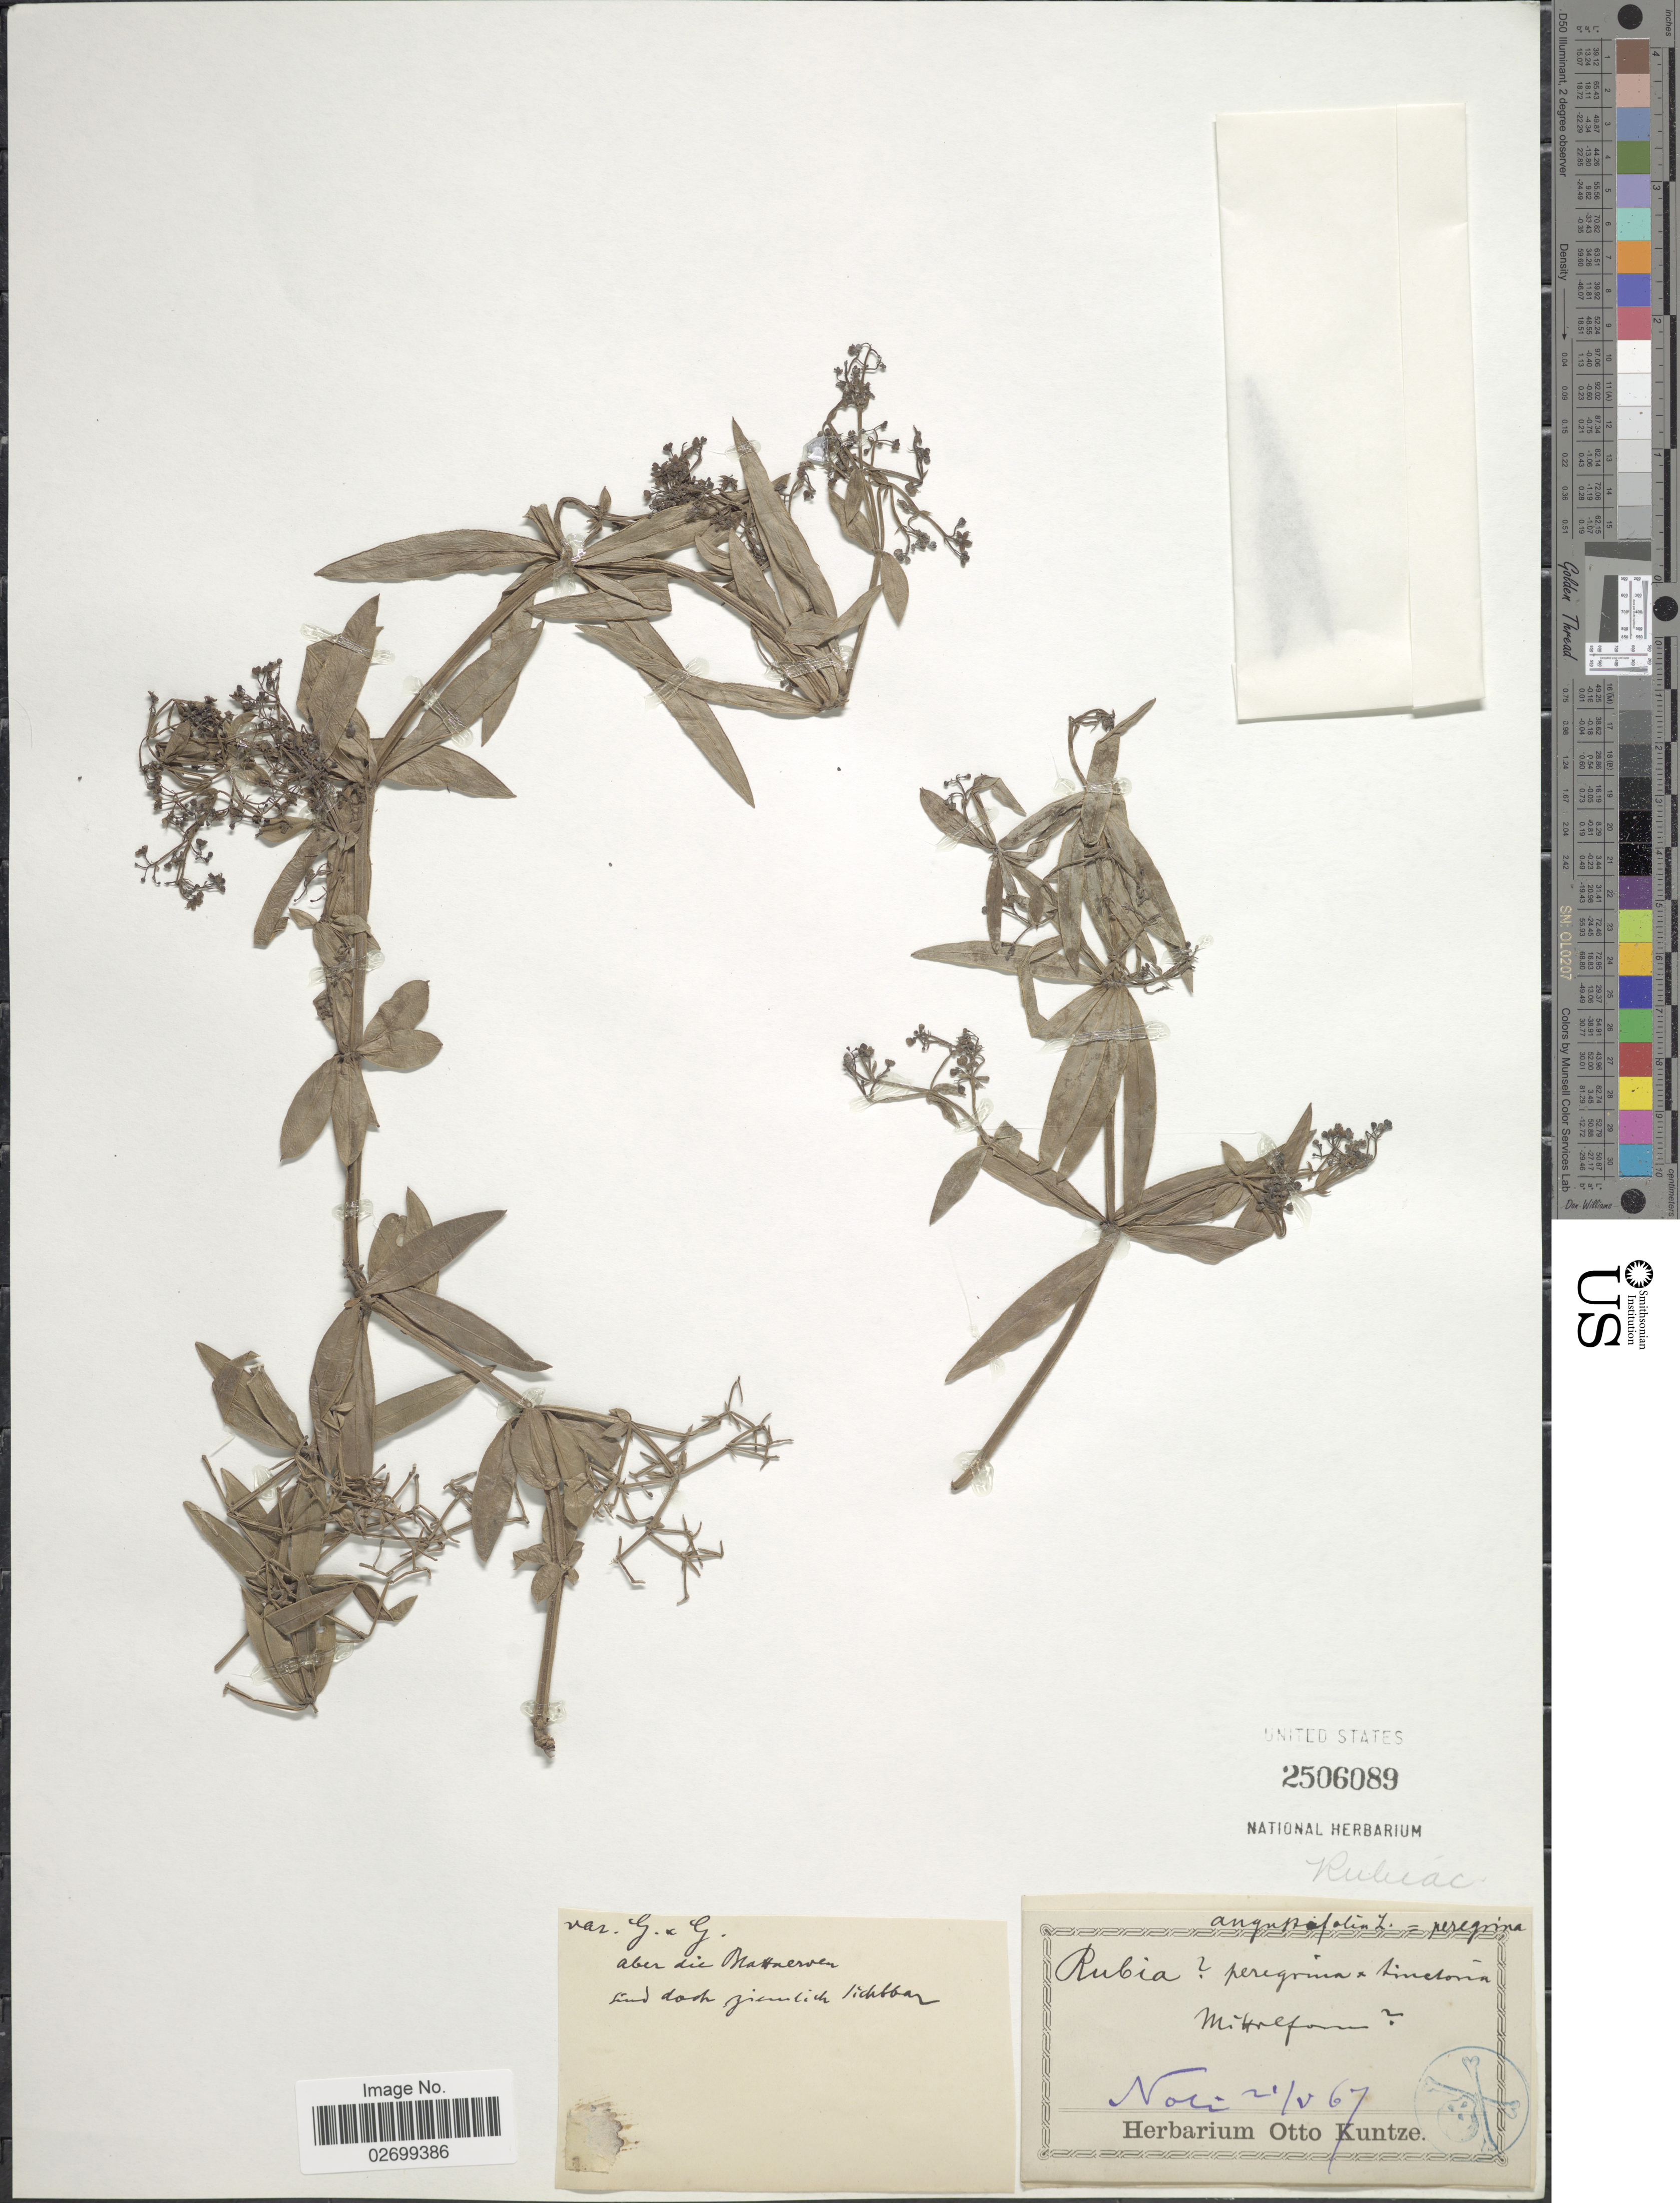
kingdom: Plantae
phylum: Tracheophyta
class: Magnoliopsida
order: Gentianales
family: Rubiaceae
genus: Rubia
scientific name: Rubia peregrina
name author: L.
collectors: ex herb. Otto Kuntze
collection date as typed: Transcribed d/m/y: 21/5/67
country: Italy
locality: Noli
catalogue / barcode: US 2506089